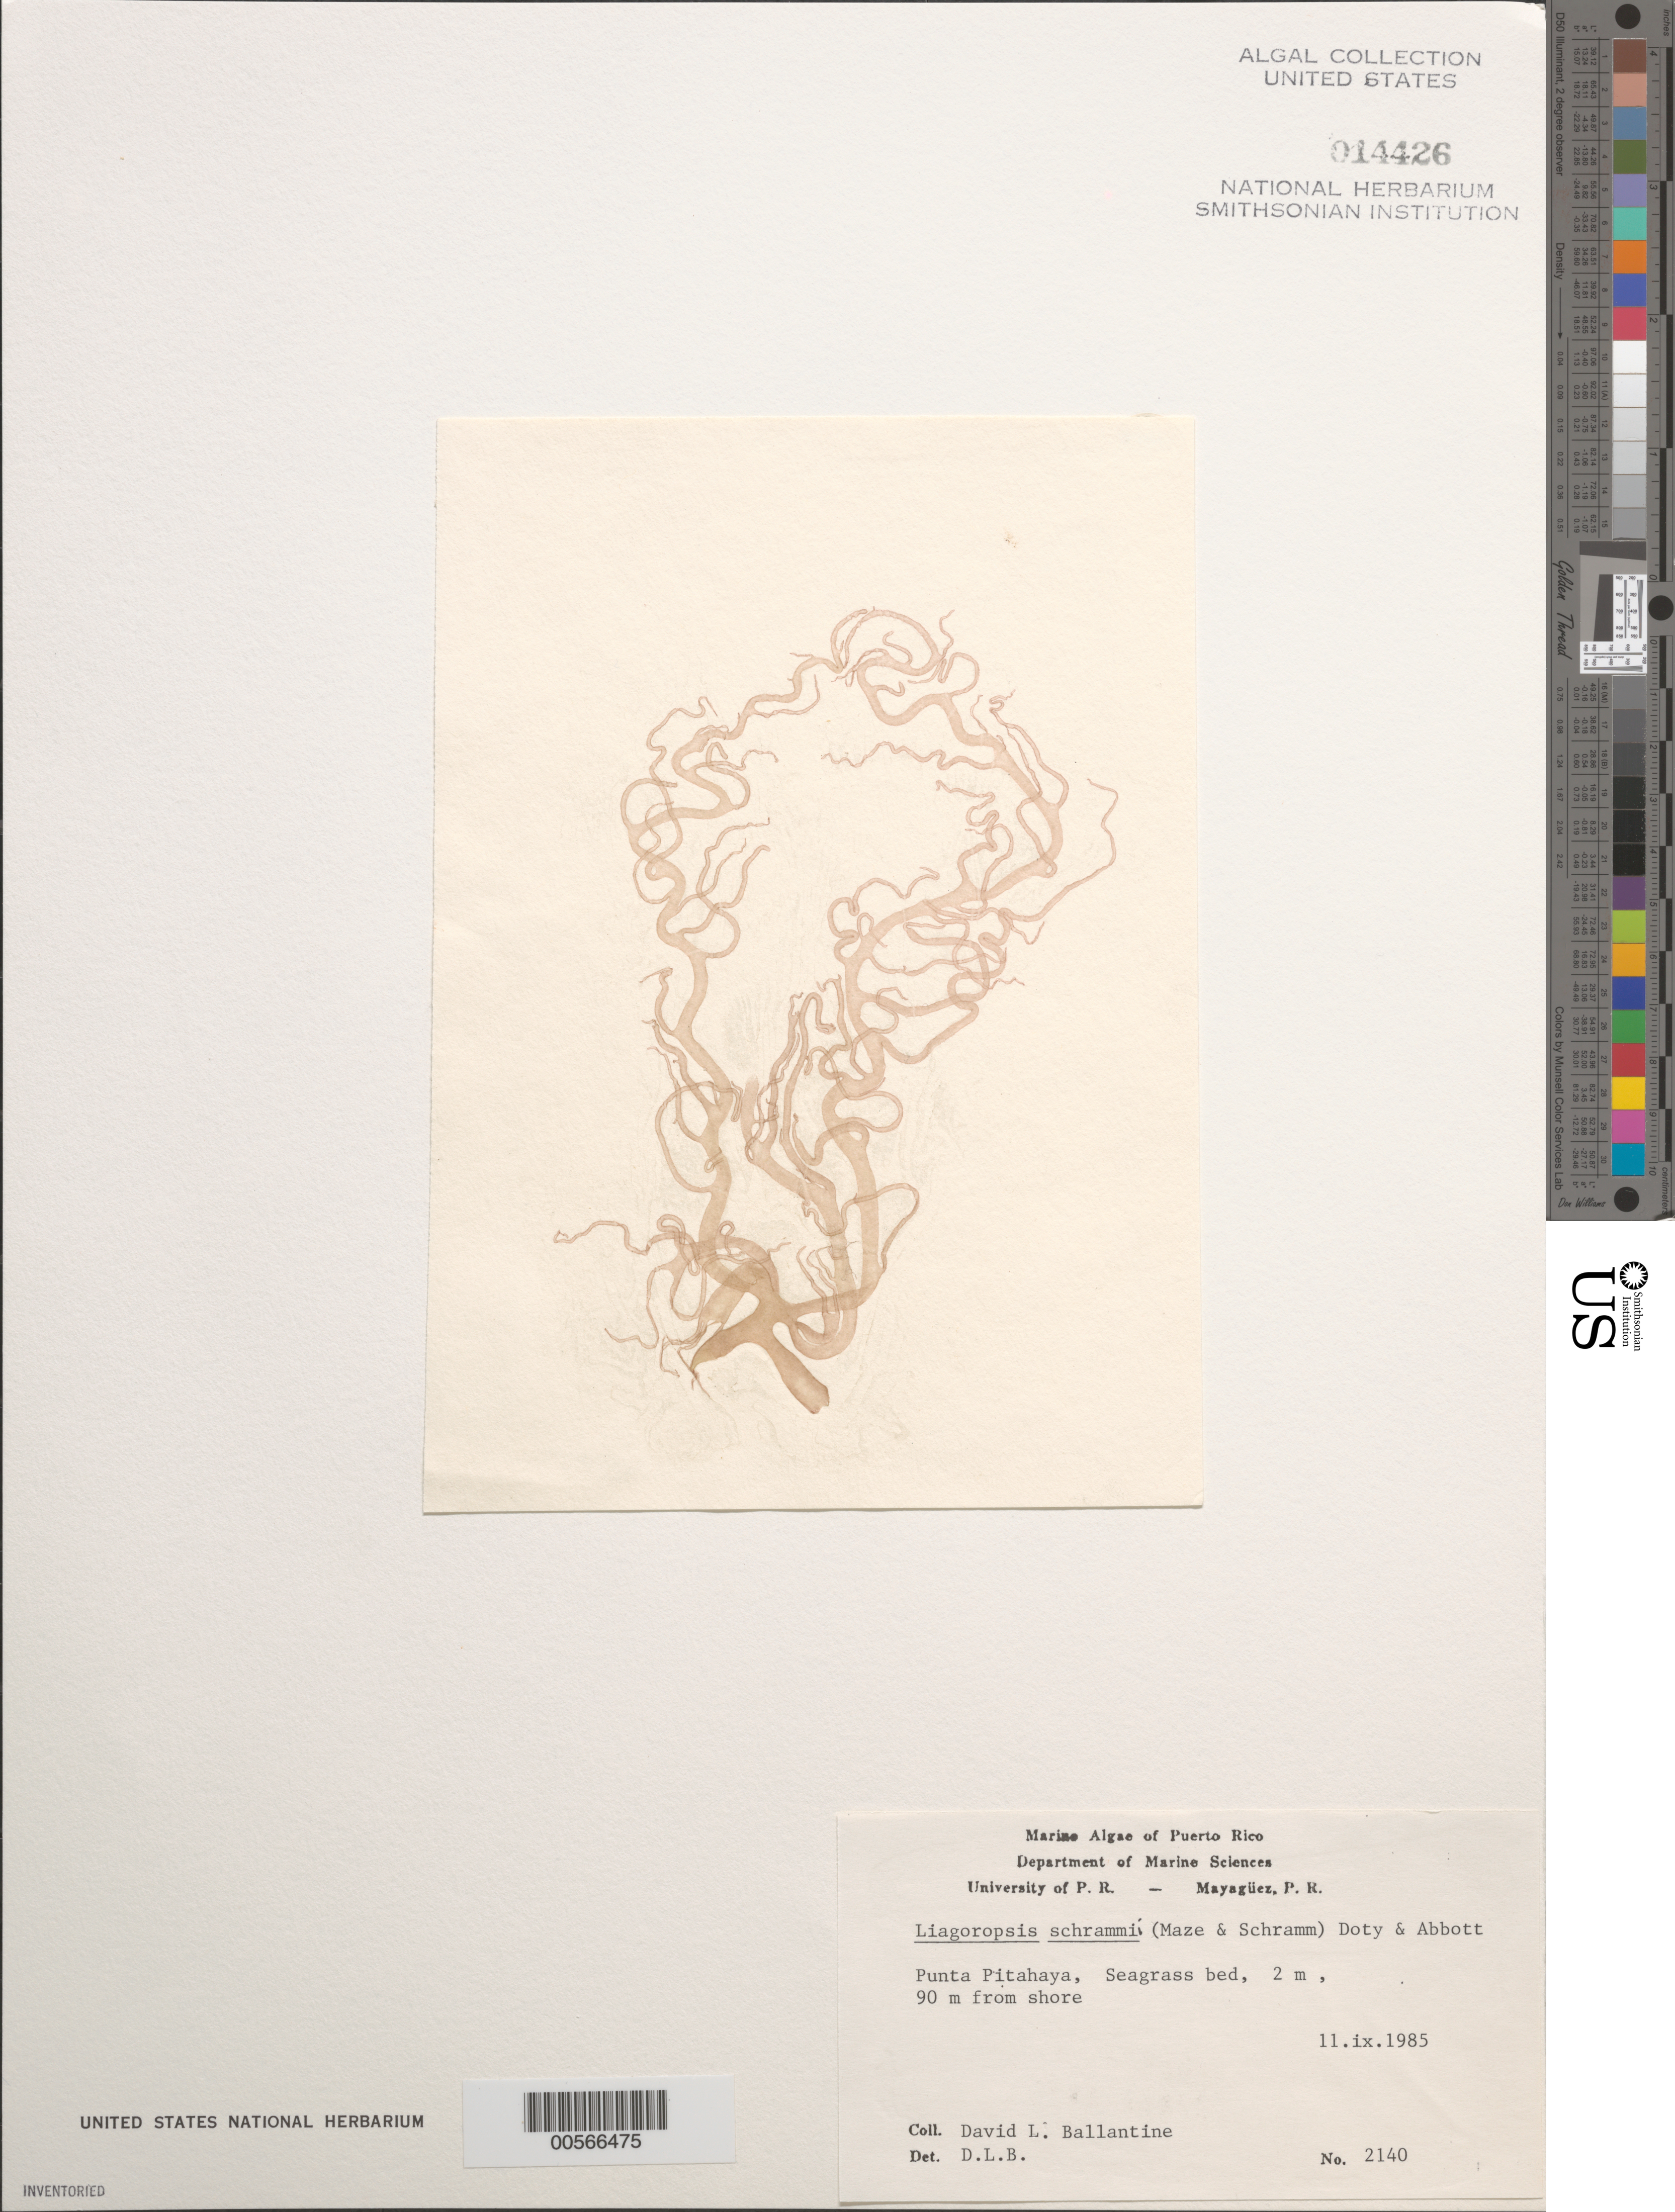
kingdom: Plantae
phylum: Rhodophyta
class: Florideophyceae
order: Nemaliales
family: Liagoraceae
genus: Liagoropsis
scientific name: Liagoropsis schrammii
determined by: Ballantine, D. L.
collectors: D.L. Ballantine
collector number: DLB 2140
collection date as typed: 11 Sep 1985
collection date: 1985-09-11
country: Puerto Rico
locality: Punta pitahaya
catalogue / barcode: US 14426